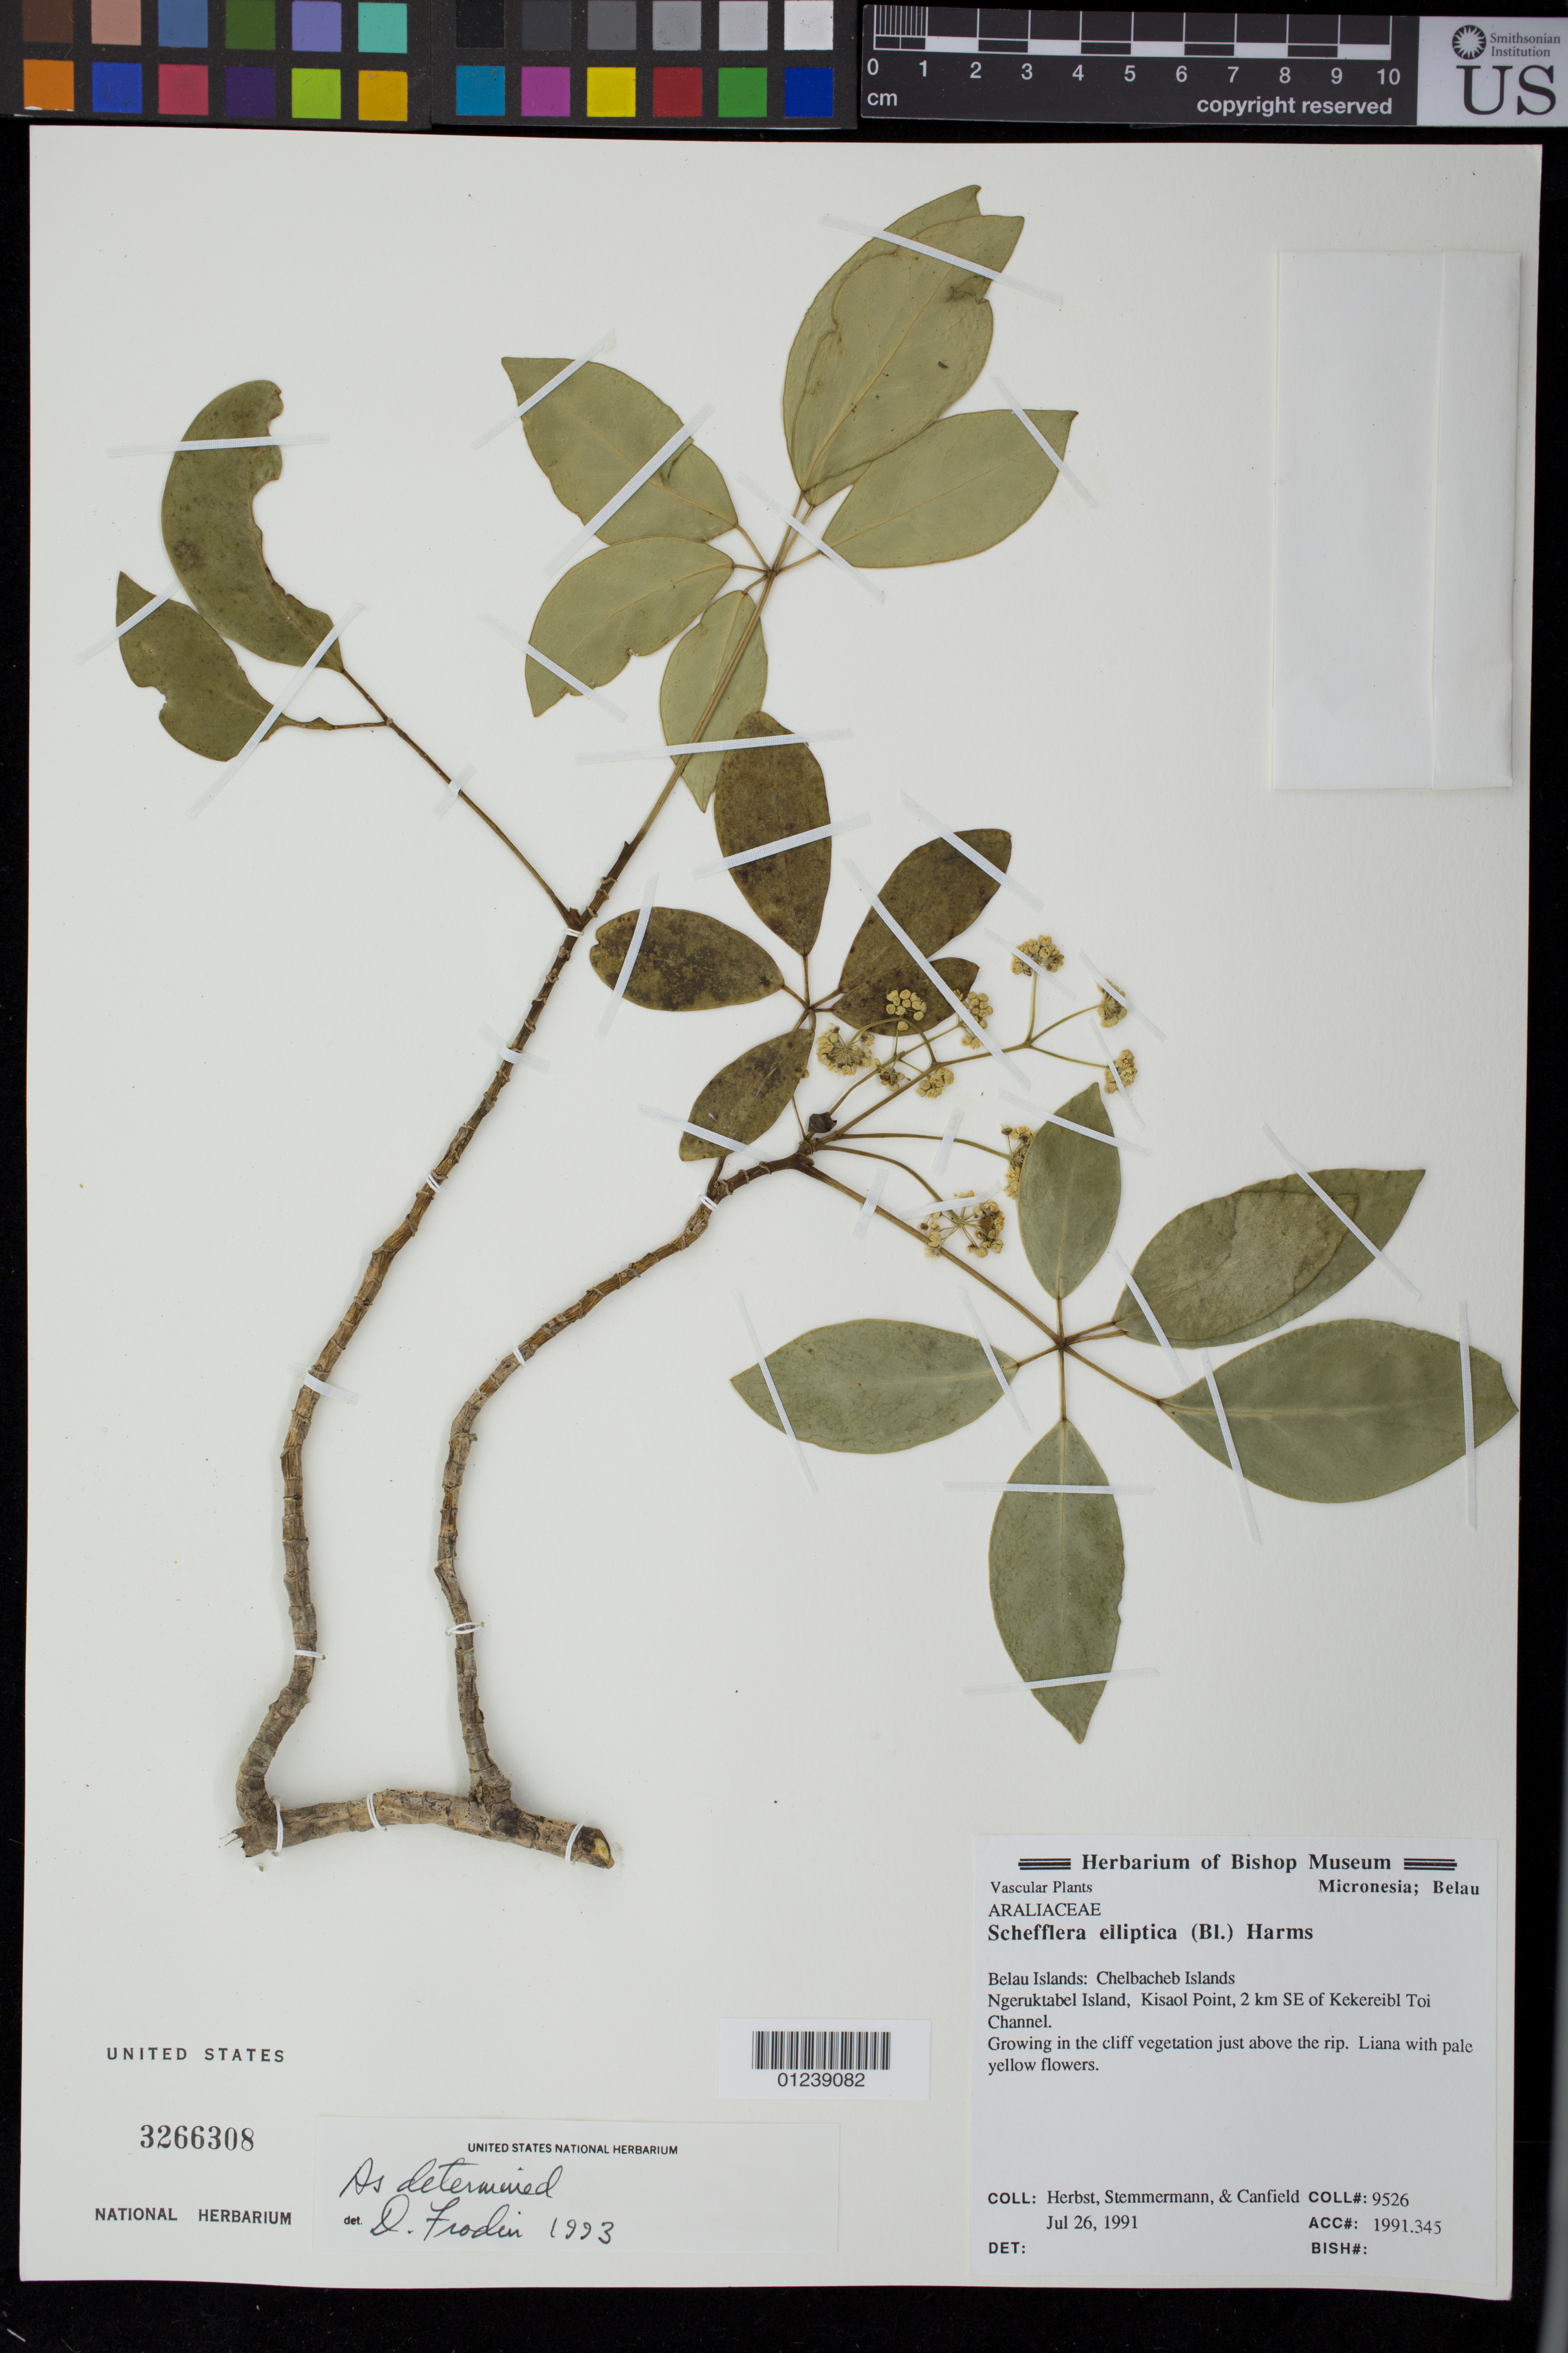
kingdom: Plantae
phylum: Tracheophyta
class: Magnoliopsida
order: Apiales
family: Araliaceae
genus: Heptapleurum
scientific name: Heptapleurum ellipticum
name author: (Blume) Seem.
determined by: Wagner, W. L., (BOT), Smithsonian Institution - National Museum of Natural History (UNITED STATES)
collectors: -. Herbst, -. Stemmermann & -. Canfield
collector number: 9526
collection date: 1991-07-26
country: Palau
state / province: Koror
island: Ngeruktabel [Urukthapel]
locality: Belau Islands: Chelbacheb Islands. Ngeruktabel Island, Kisaol Point, 2 km SE Kekereibl Toi Channel.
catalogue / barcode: US 3266308